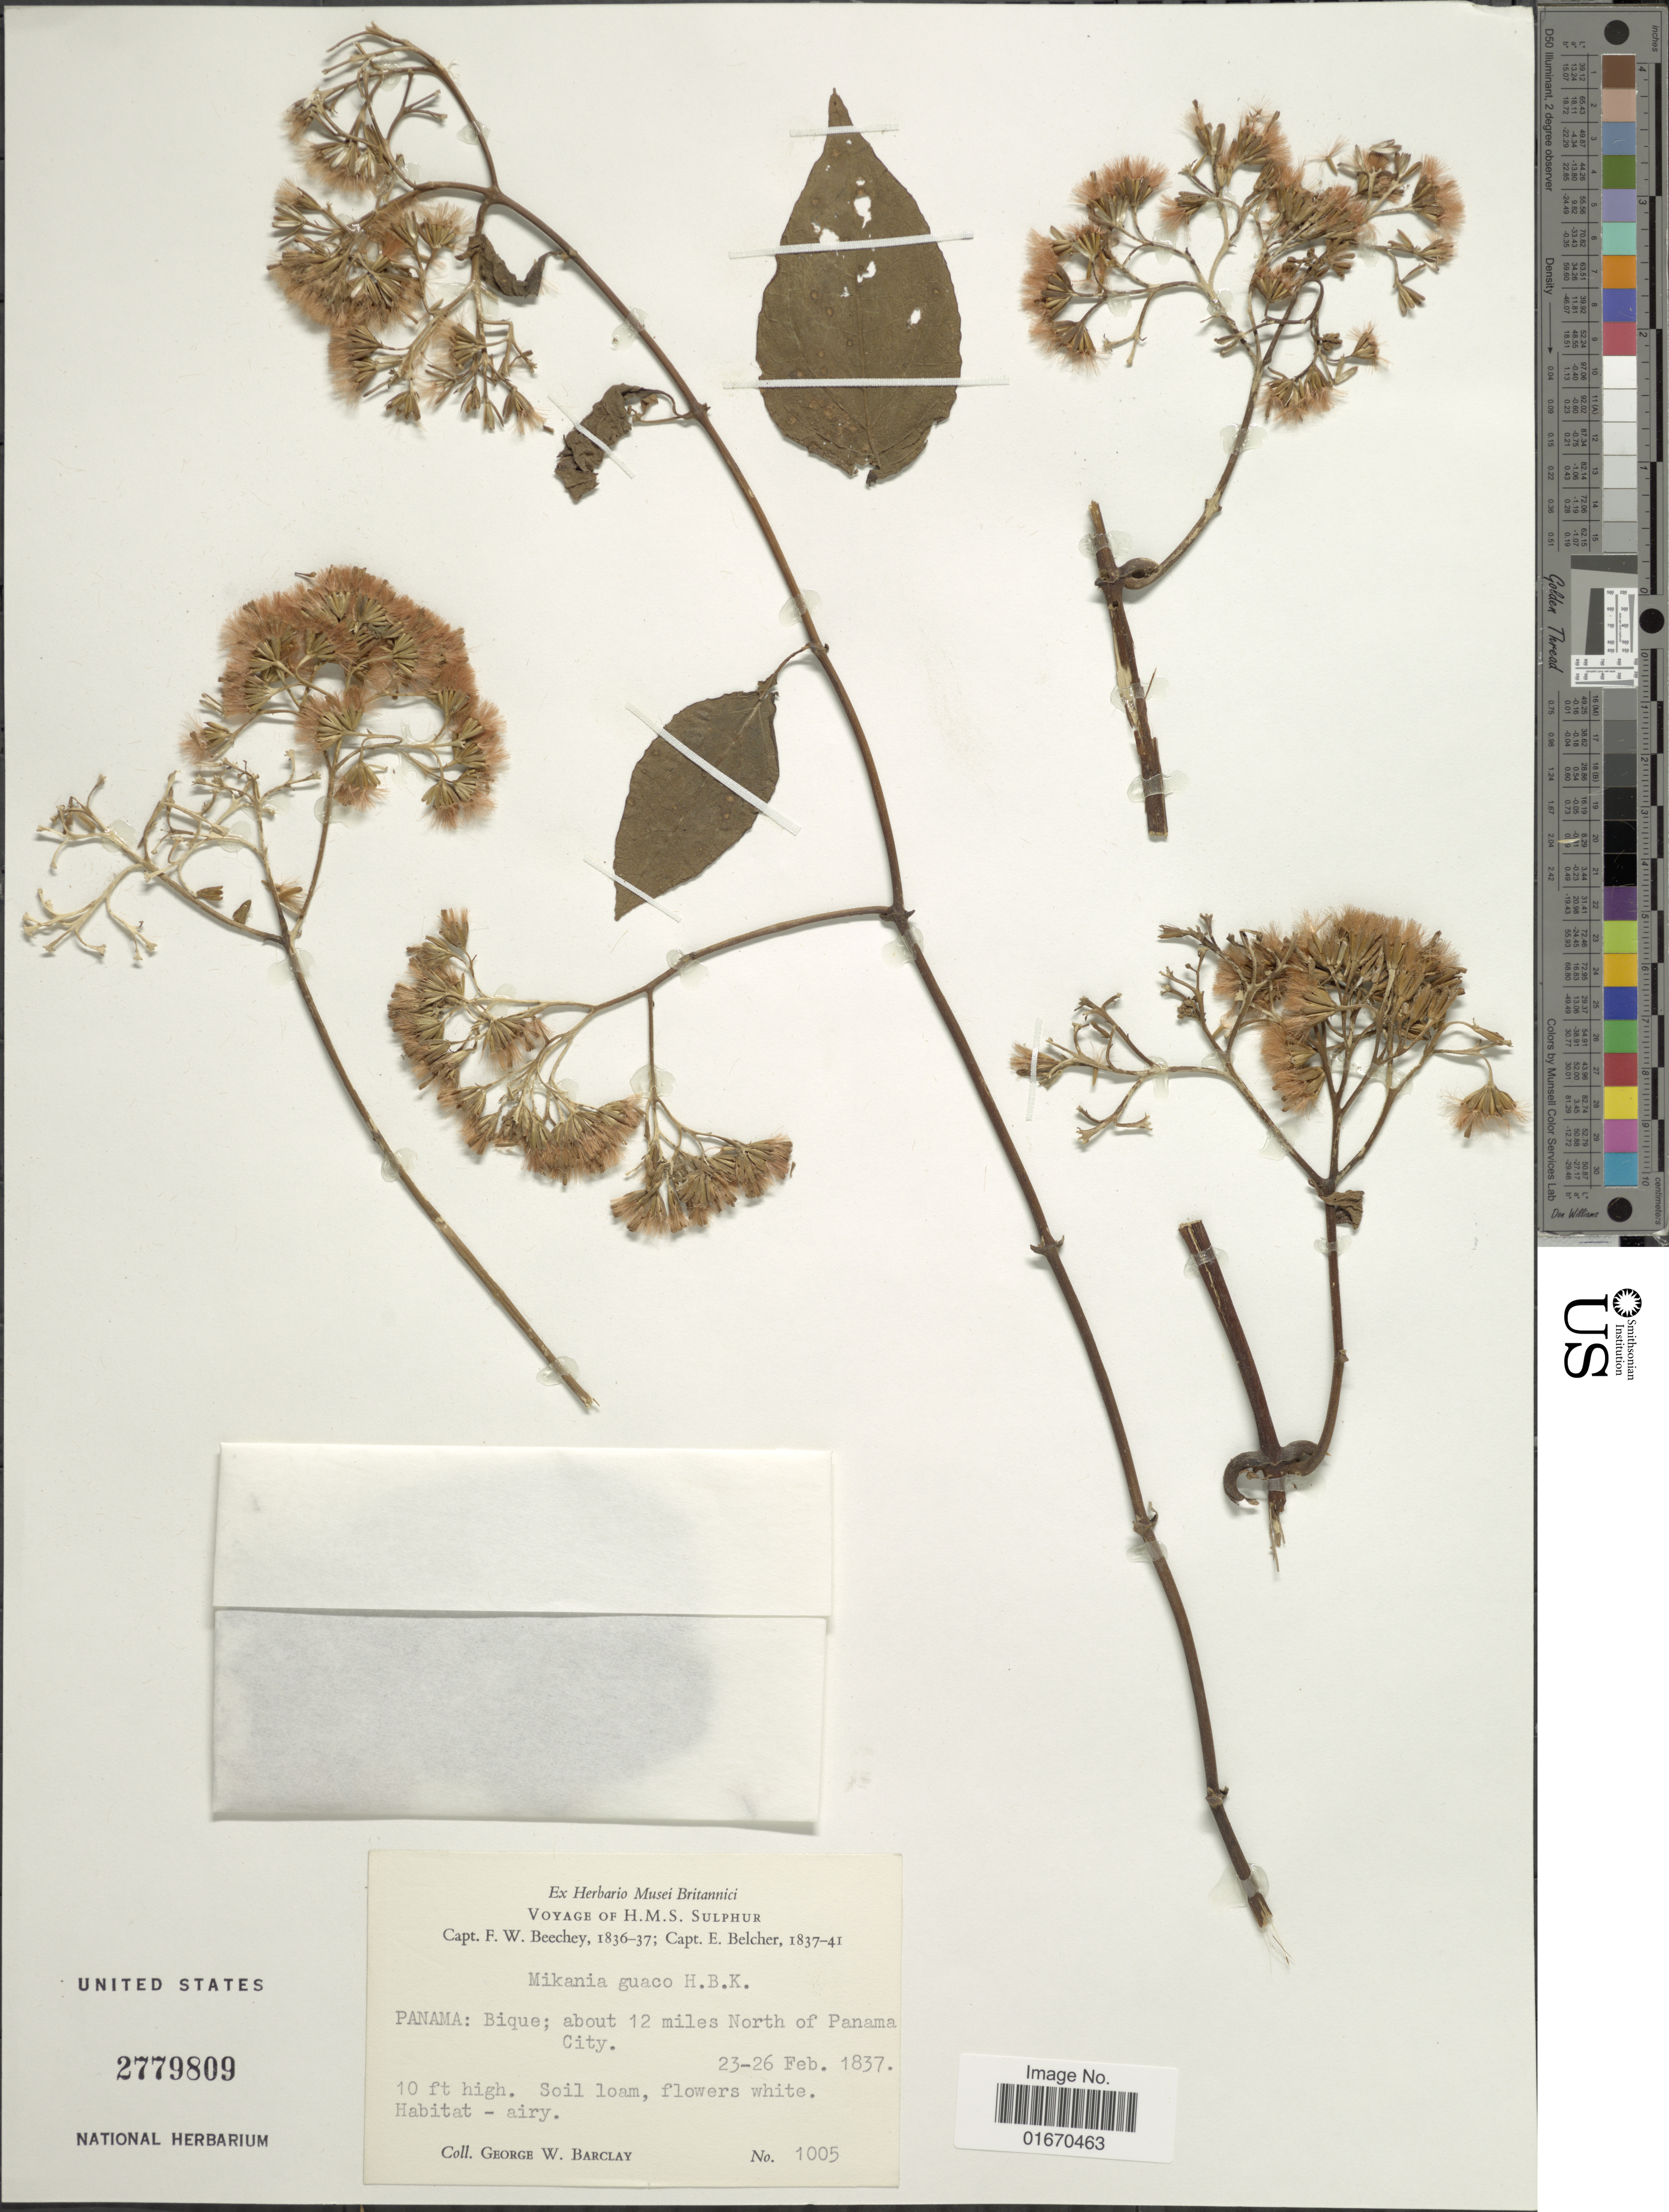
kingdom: Plantae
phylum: Tracheophyta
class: Magnoliopsida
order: Asterales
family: Asteraceae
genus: Mikania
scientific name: Mikania guaco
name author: Humb. & Bonpl.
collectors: G. W. Barclay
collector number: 1005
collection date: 1837-02-23/1837-02-26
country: Panama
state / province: Panamá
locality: Bique, about 12 miles North of Panama City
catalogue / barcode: US 2779809